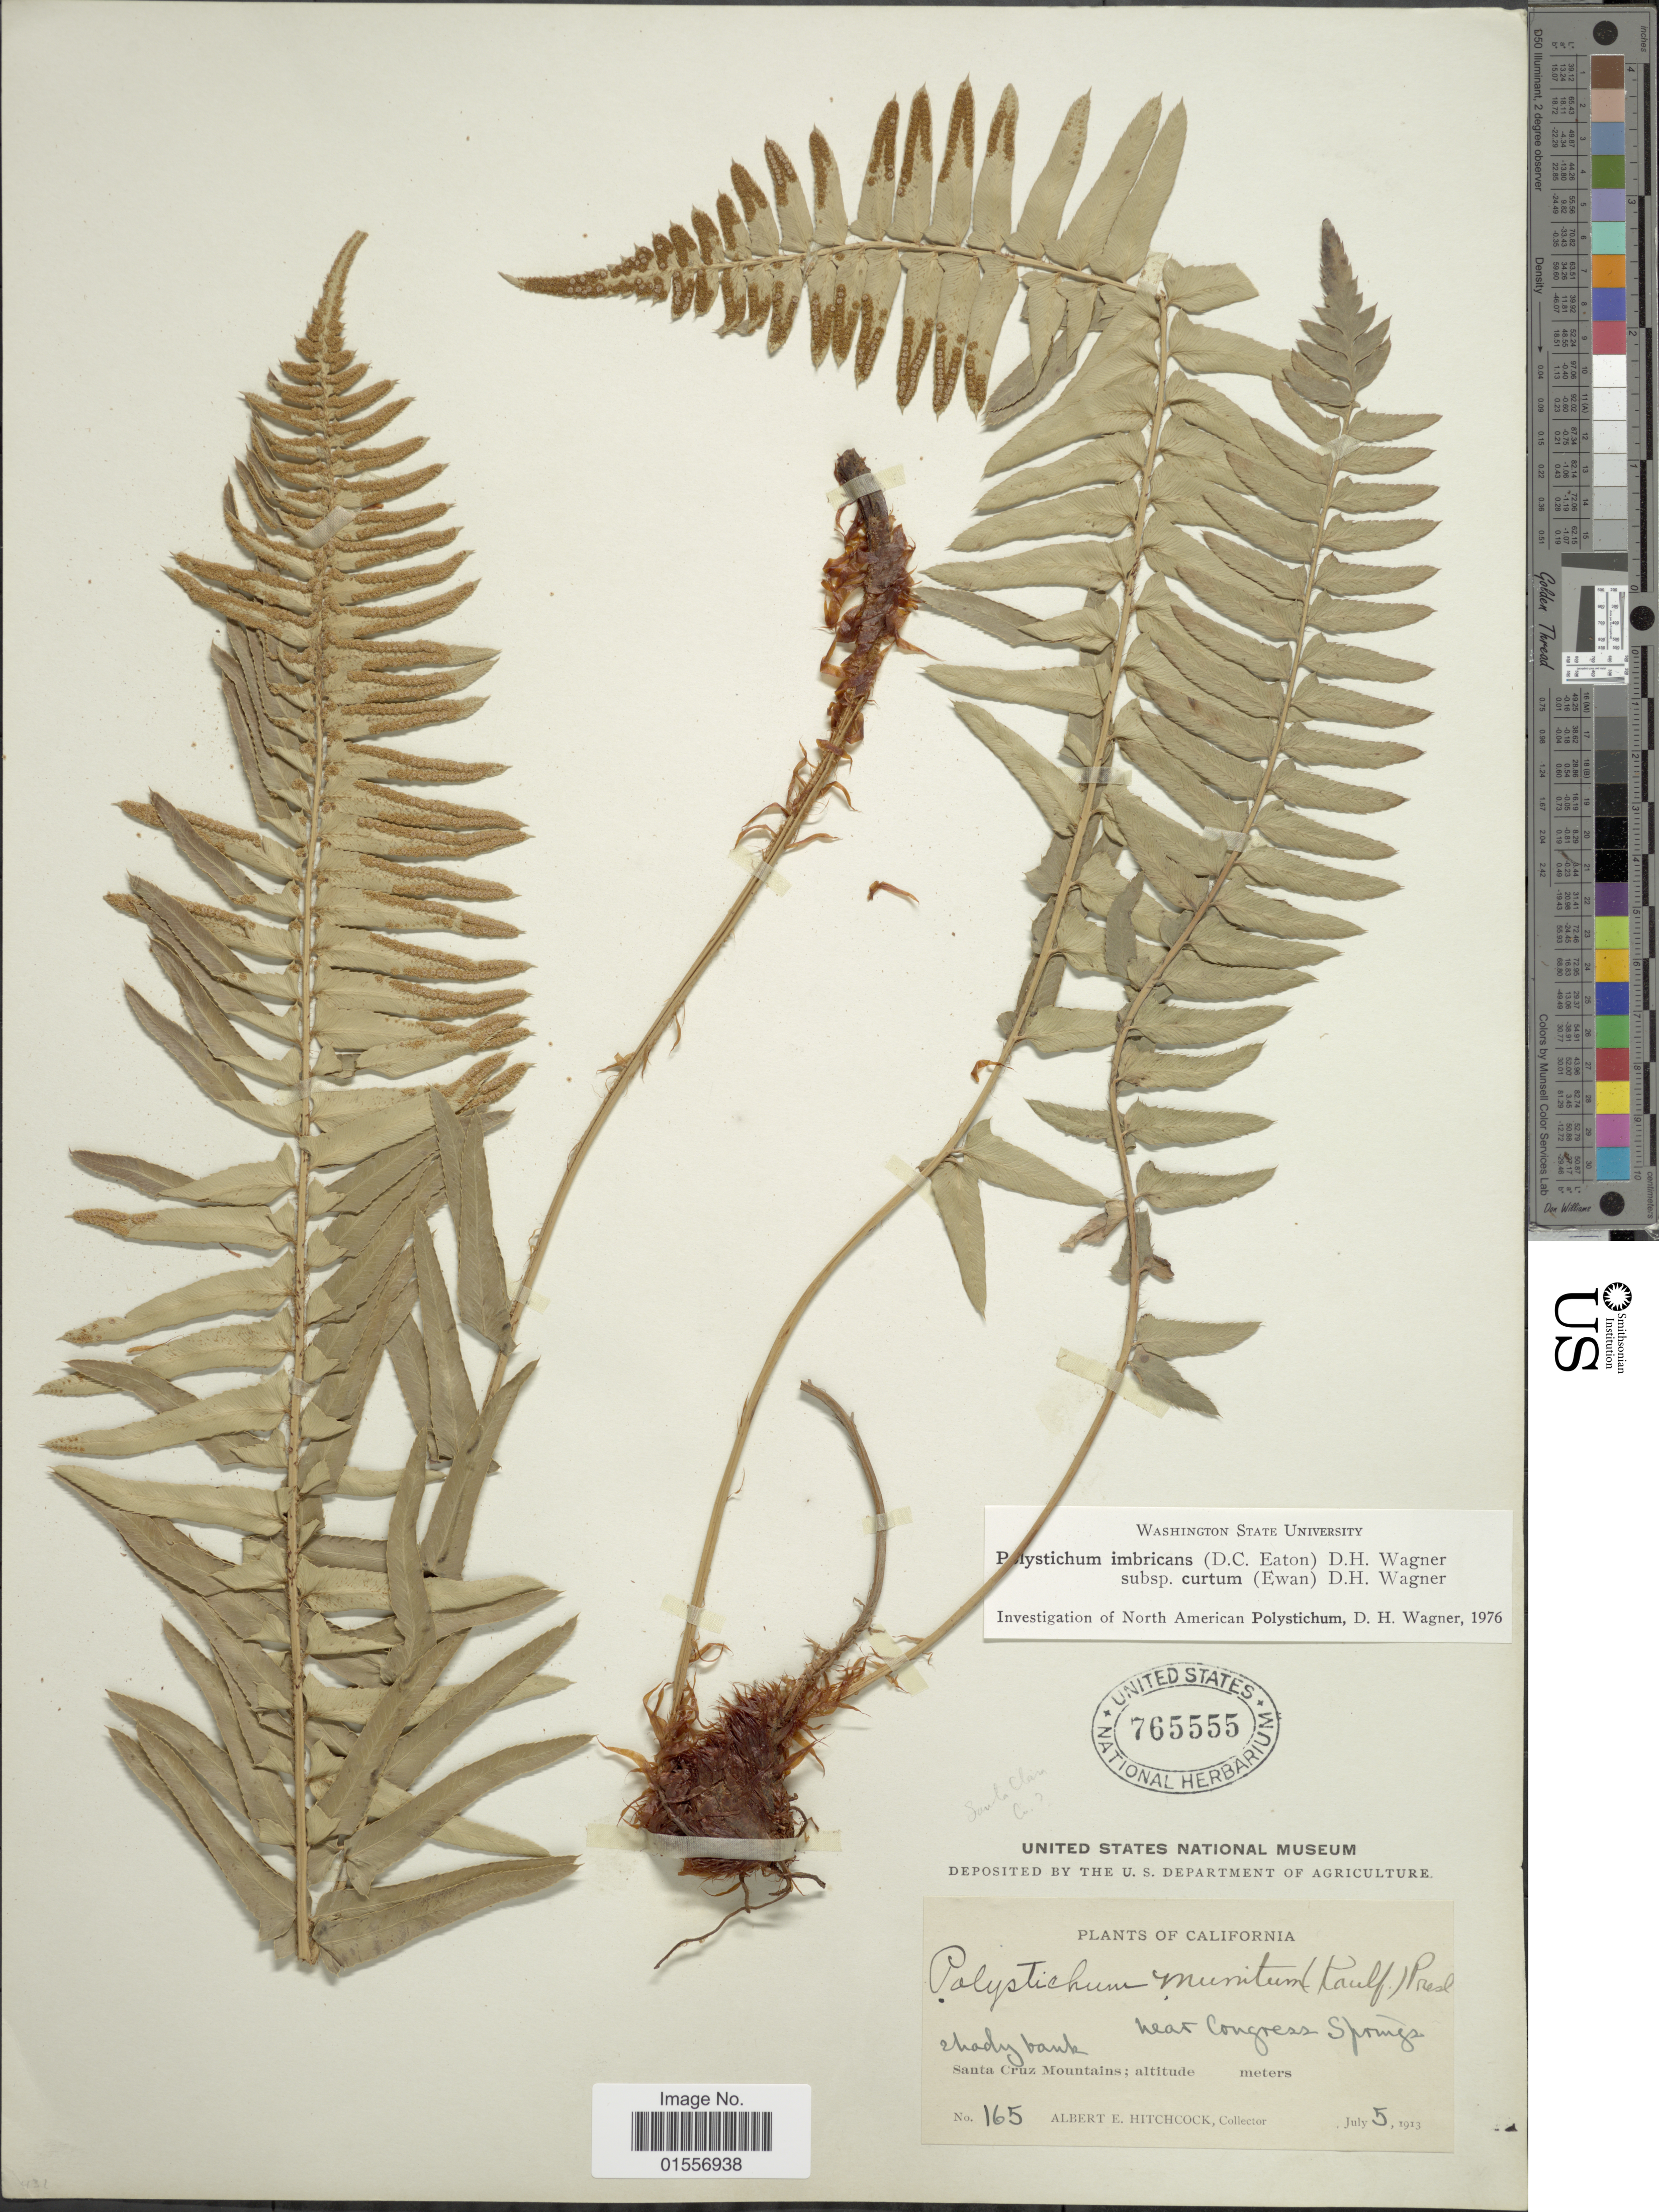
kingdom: Plantae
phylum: Tracheophyta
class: Polypodiopsida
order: Polypodiales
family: Dryopteridaceae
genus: Polystichum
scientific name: Polystichum imbricans subsp. curtum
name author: (Ewan) D.H. Wagner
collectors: A. Hitchcock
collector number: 165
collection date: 1913-07-05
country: United States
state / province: California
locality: Near Congress Springs, Santa Cruz Mountains.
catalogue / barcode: US 765555